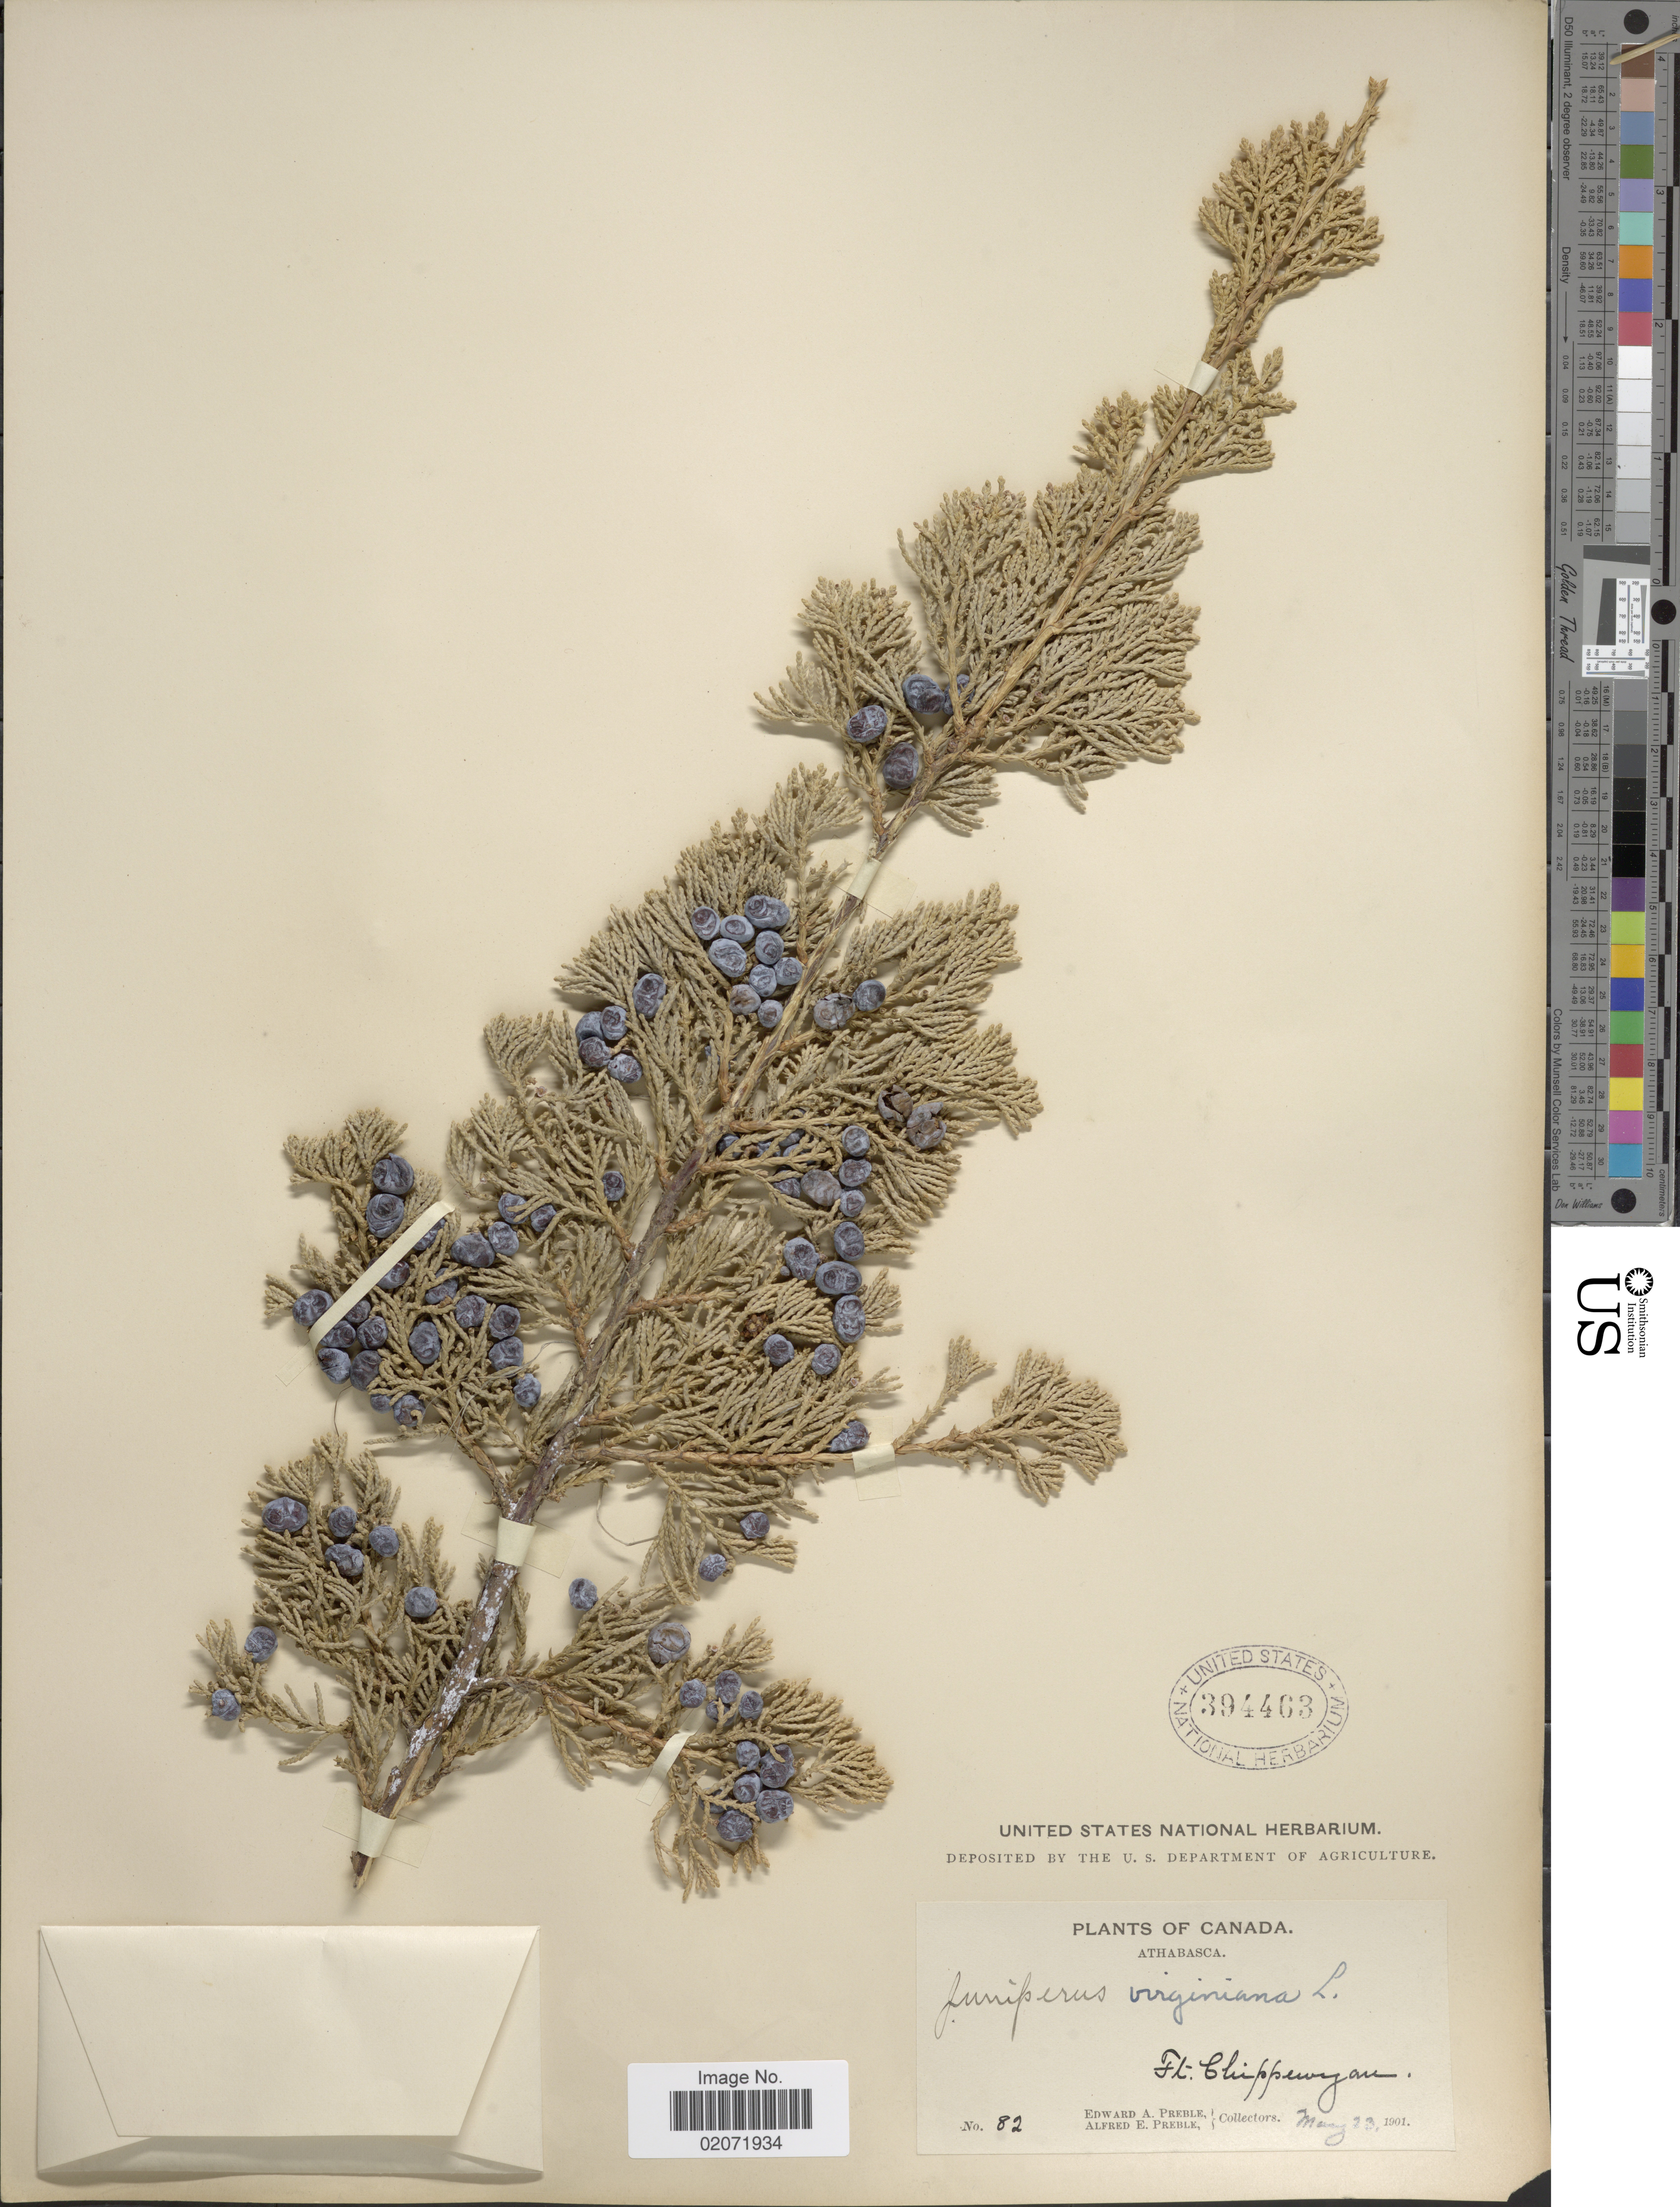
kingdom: Plantae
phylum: Tracheophyta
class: Pinopsida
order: Pinales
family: Cupressaceae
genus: Juniperus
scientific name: Juniperus scopulorum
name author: Sarg.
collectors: E. Preble & A. Preble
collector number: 82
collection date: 1901-05-23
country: Canada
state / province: Alberta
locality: Athabasca, Ft. Chippewyan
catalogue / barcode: US 394463